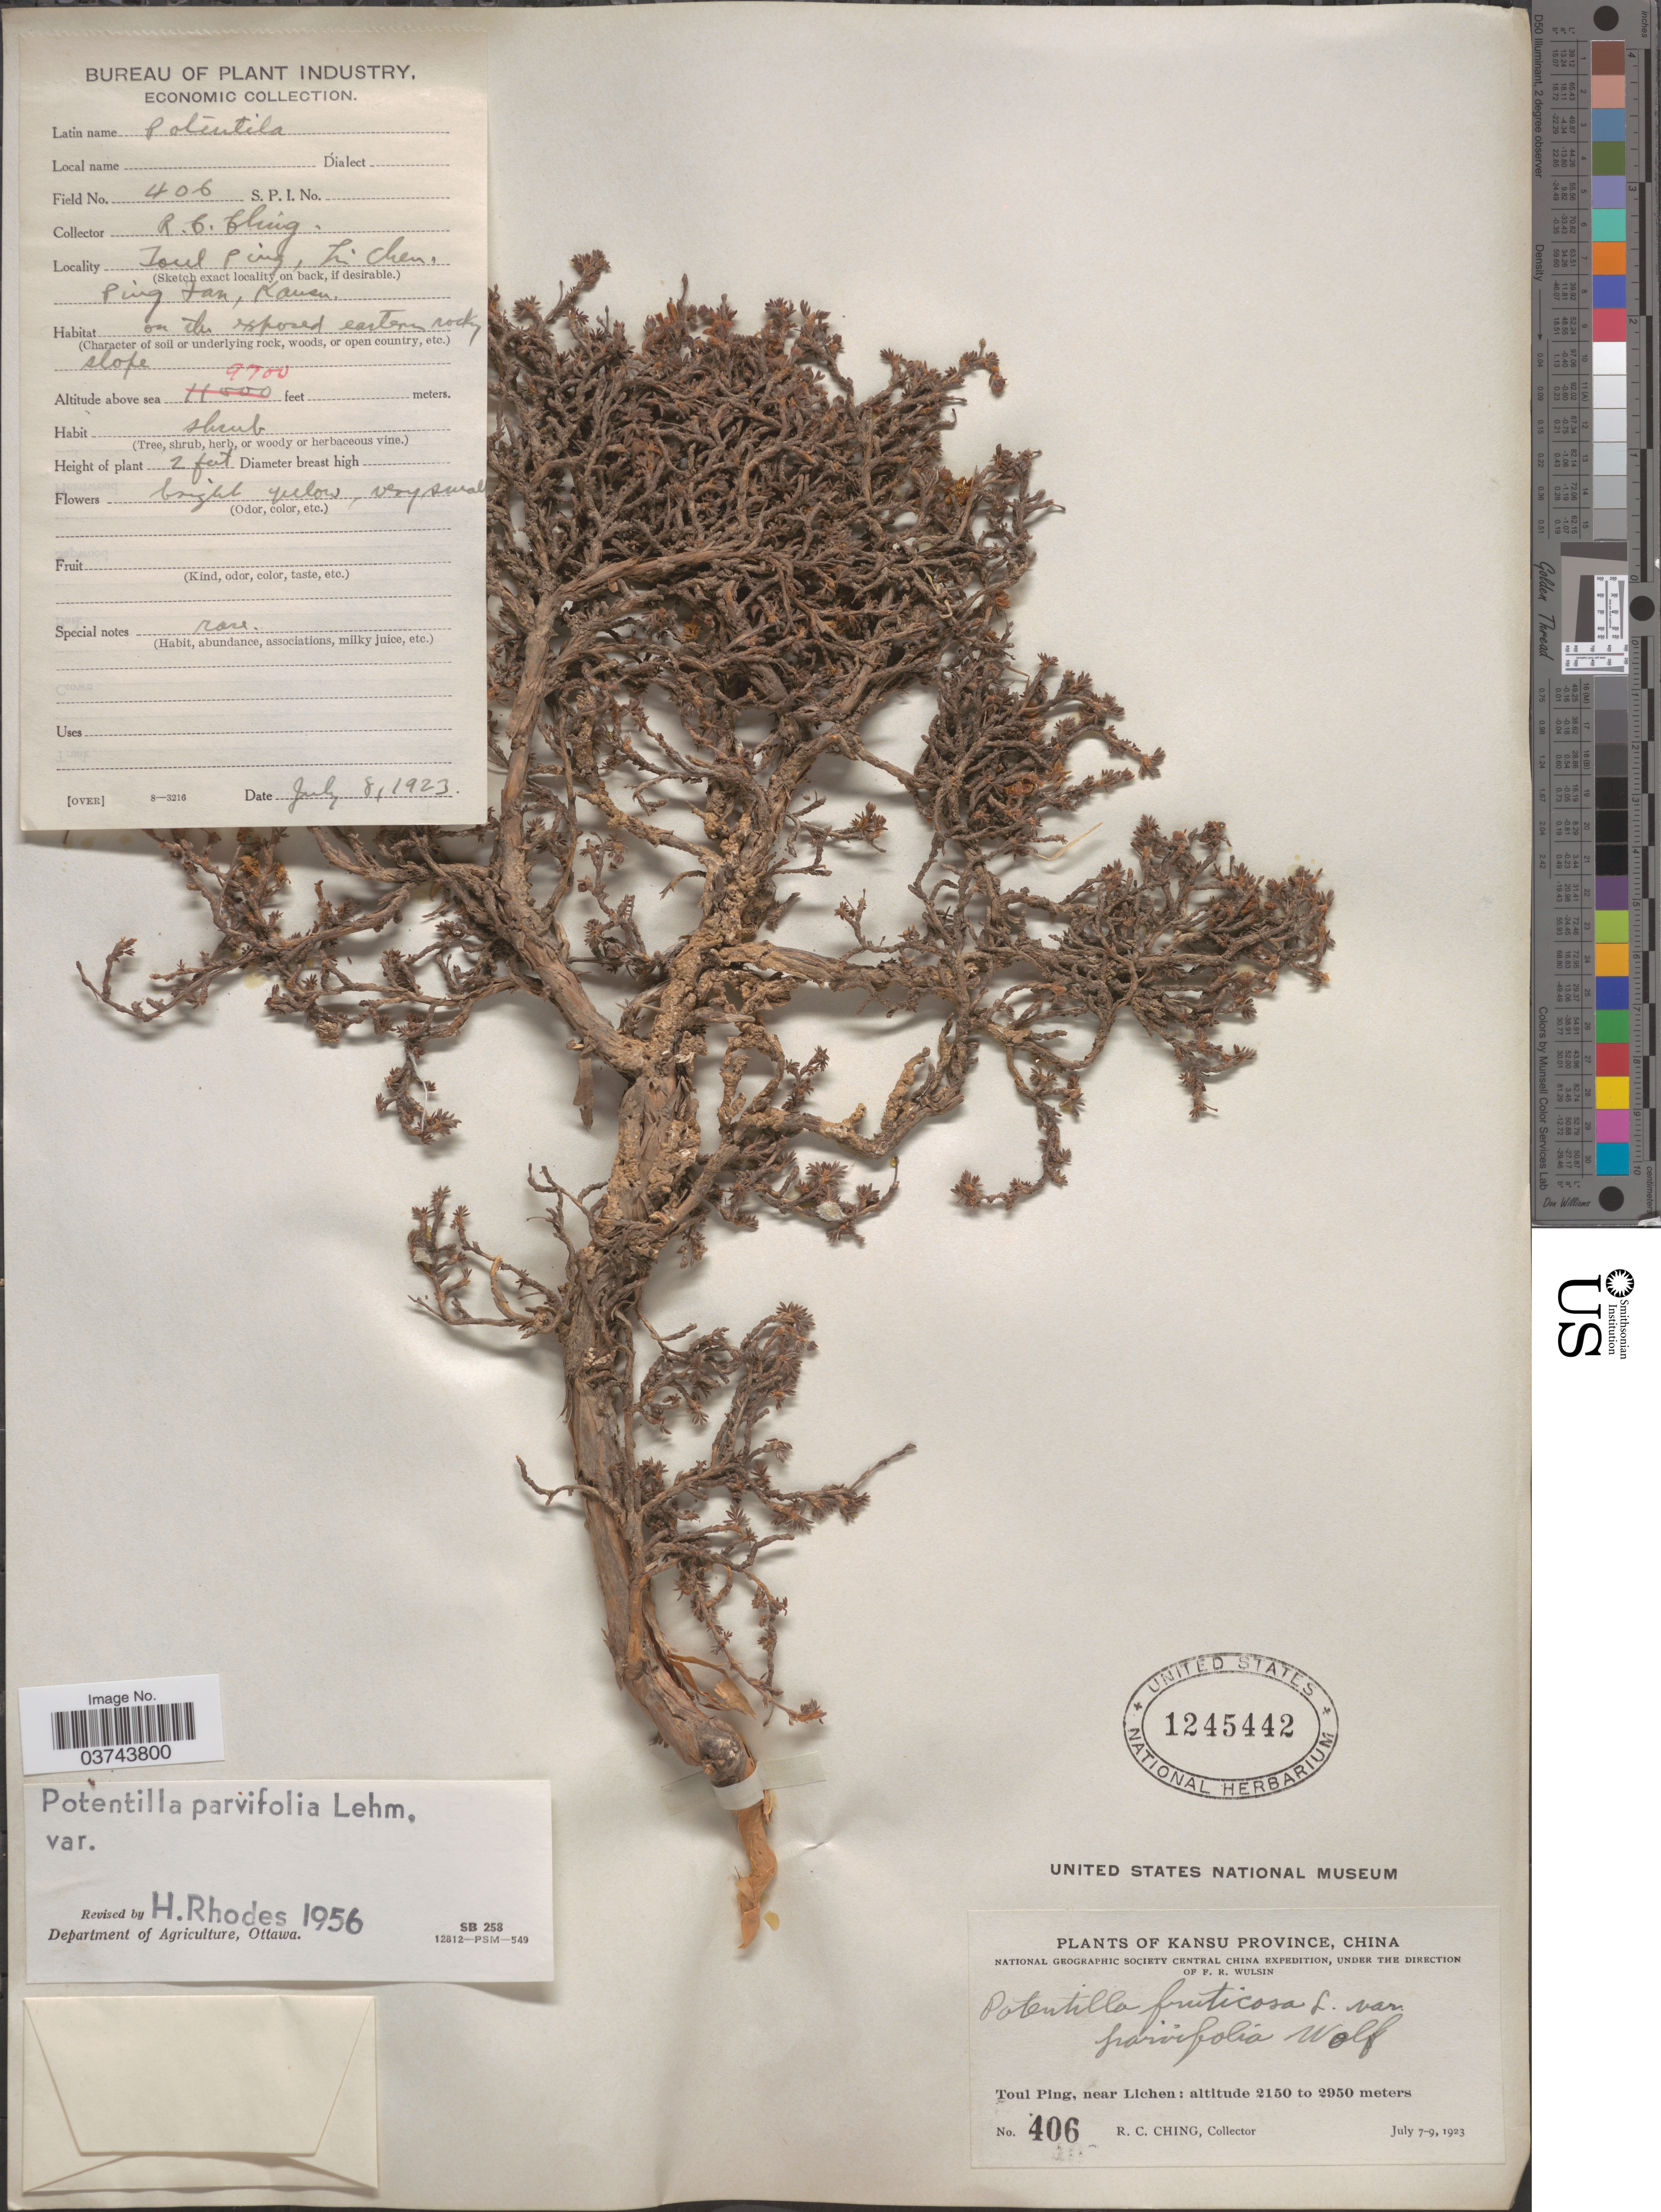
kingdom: Plantae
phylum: Tracheophyta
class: Magnoliopsida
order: Rosales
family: Rosaceae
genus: Dasiphora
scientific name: Dasiphora parvifolia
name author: (Fisch. ex Lehm.) Juz.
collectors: R. C. Ching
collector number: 406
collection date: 1923-07-08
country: China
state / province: Gansu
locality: Kansu Province. Toul Ping, near Lichen. Ping Fan.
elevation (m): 2957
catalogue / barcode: US 1245442